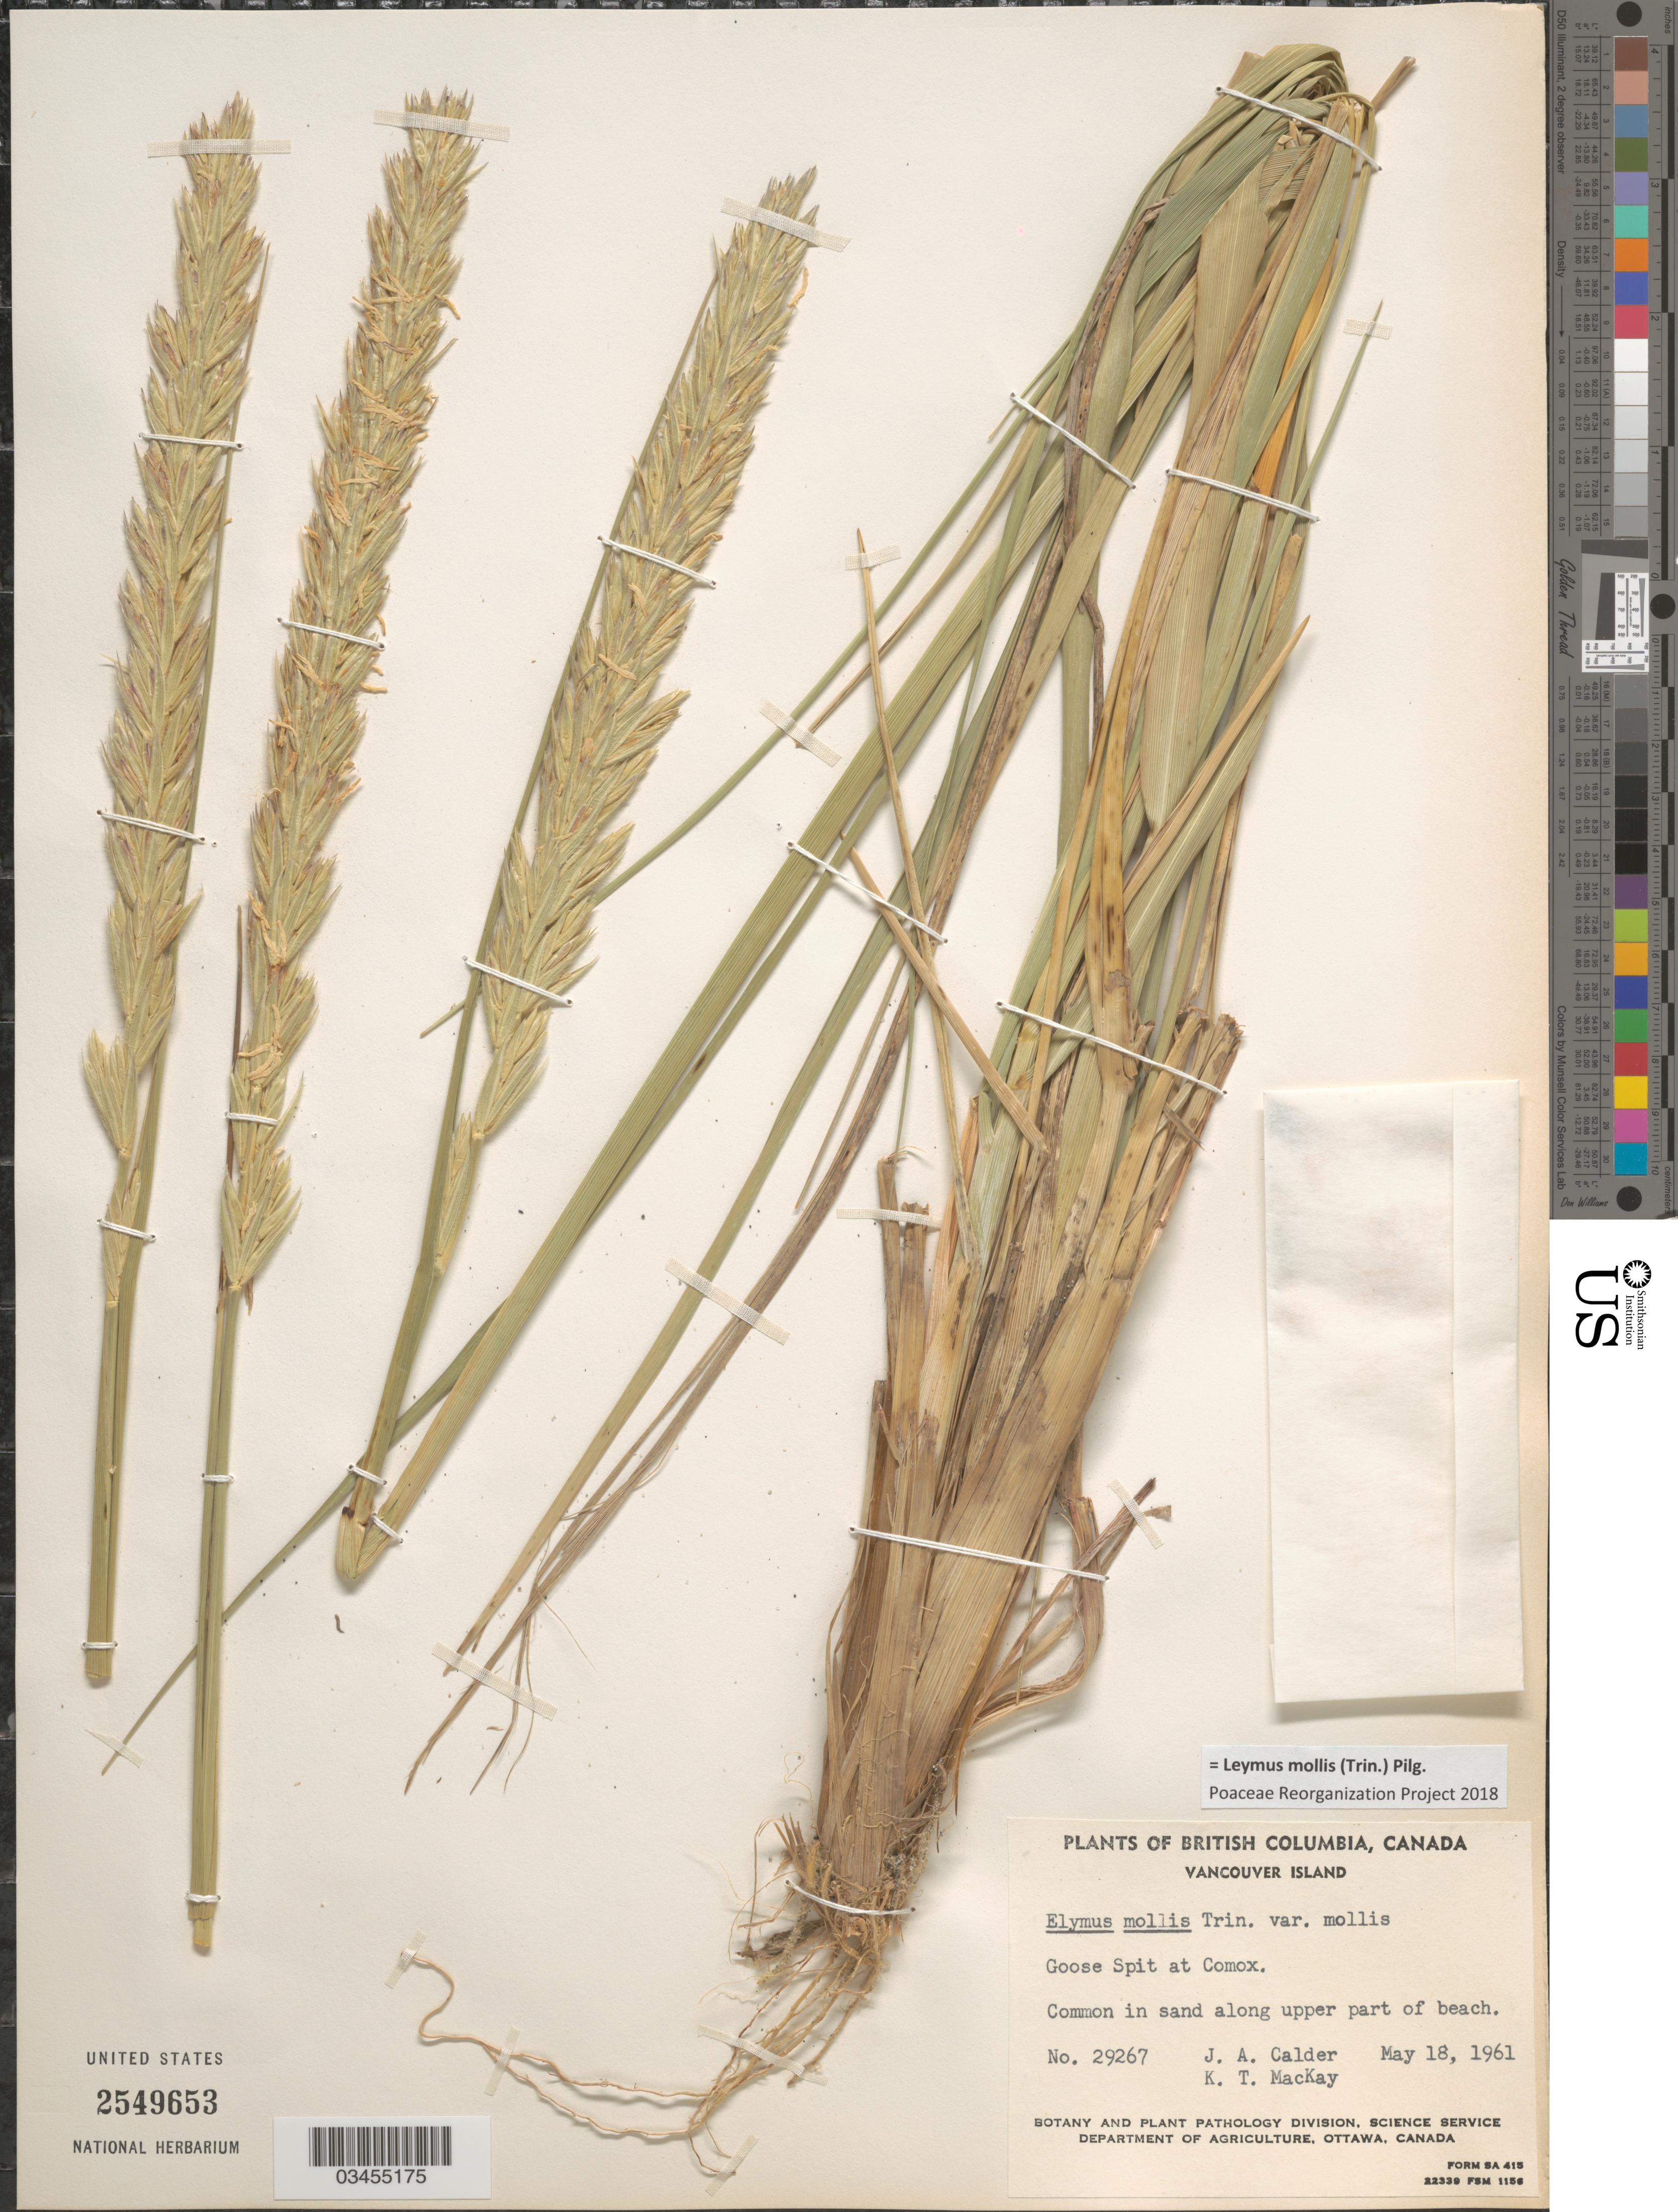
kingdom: Plantae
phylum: Tracheophyta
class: Liliopsida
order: Poales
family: Poaceae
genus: Leymus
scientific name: Leymus mollis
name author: (Trin.) Pilg.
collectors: J. A. Calder & K. T. Mackay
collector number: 29267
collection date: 1961-05-18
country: Canada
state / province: British Columbia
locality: Vancouver Island. Goose Spit at Comox.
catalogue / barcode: US 2549653